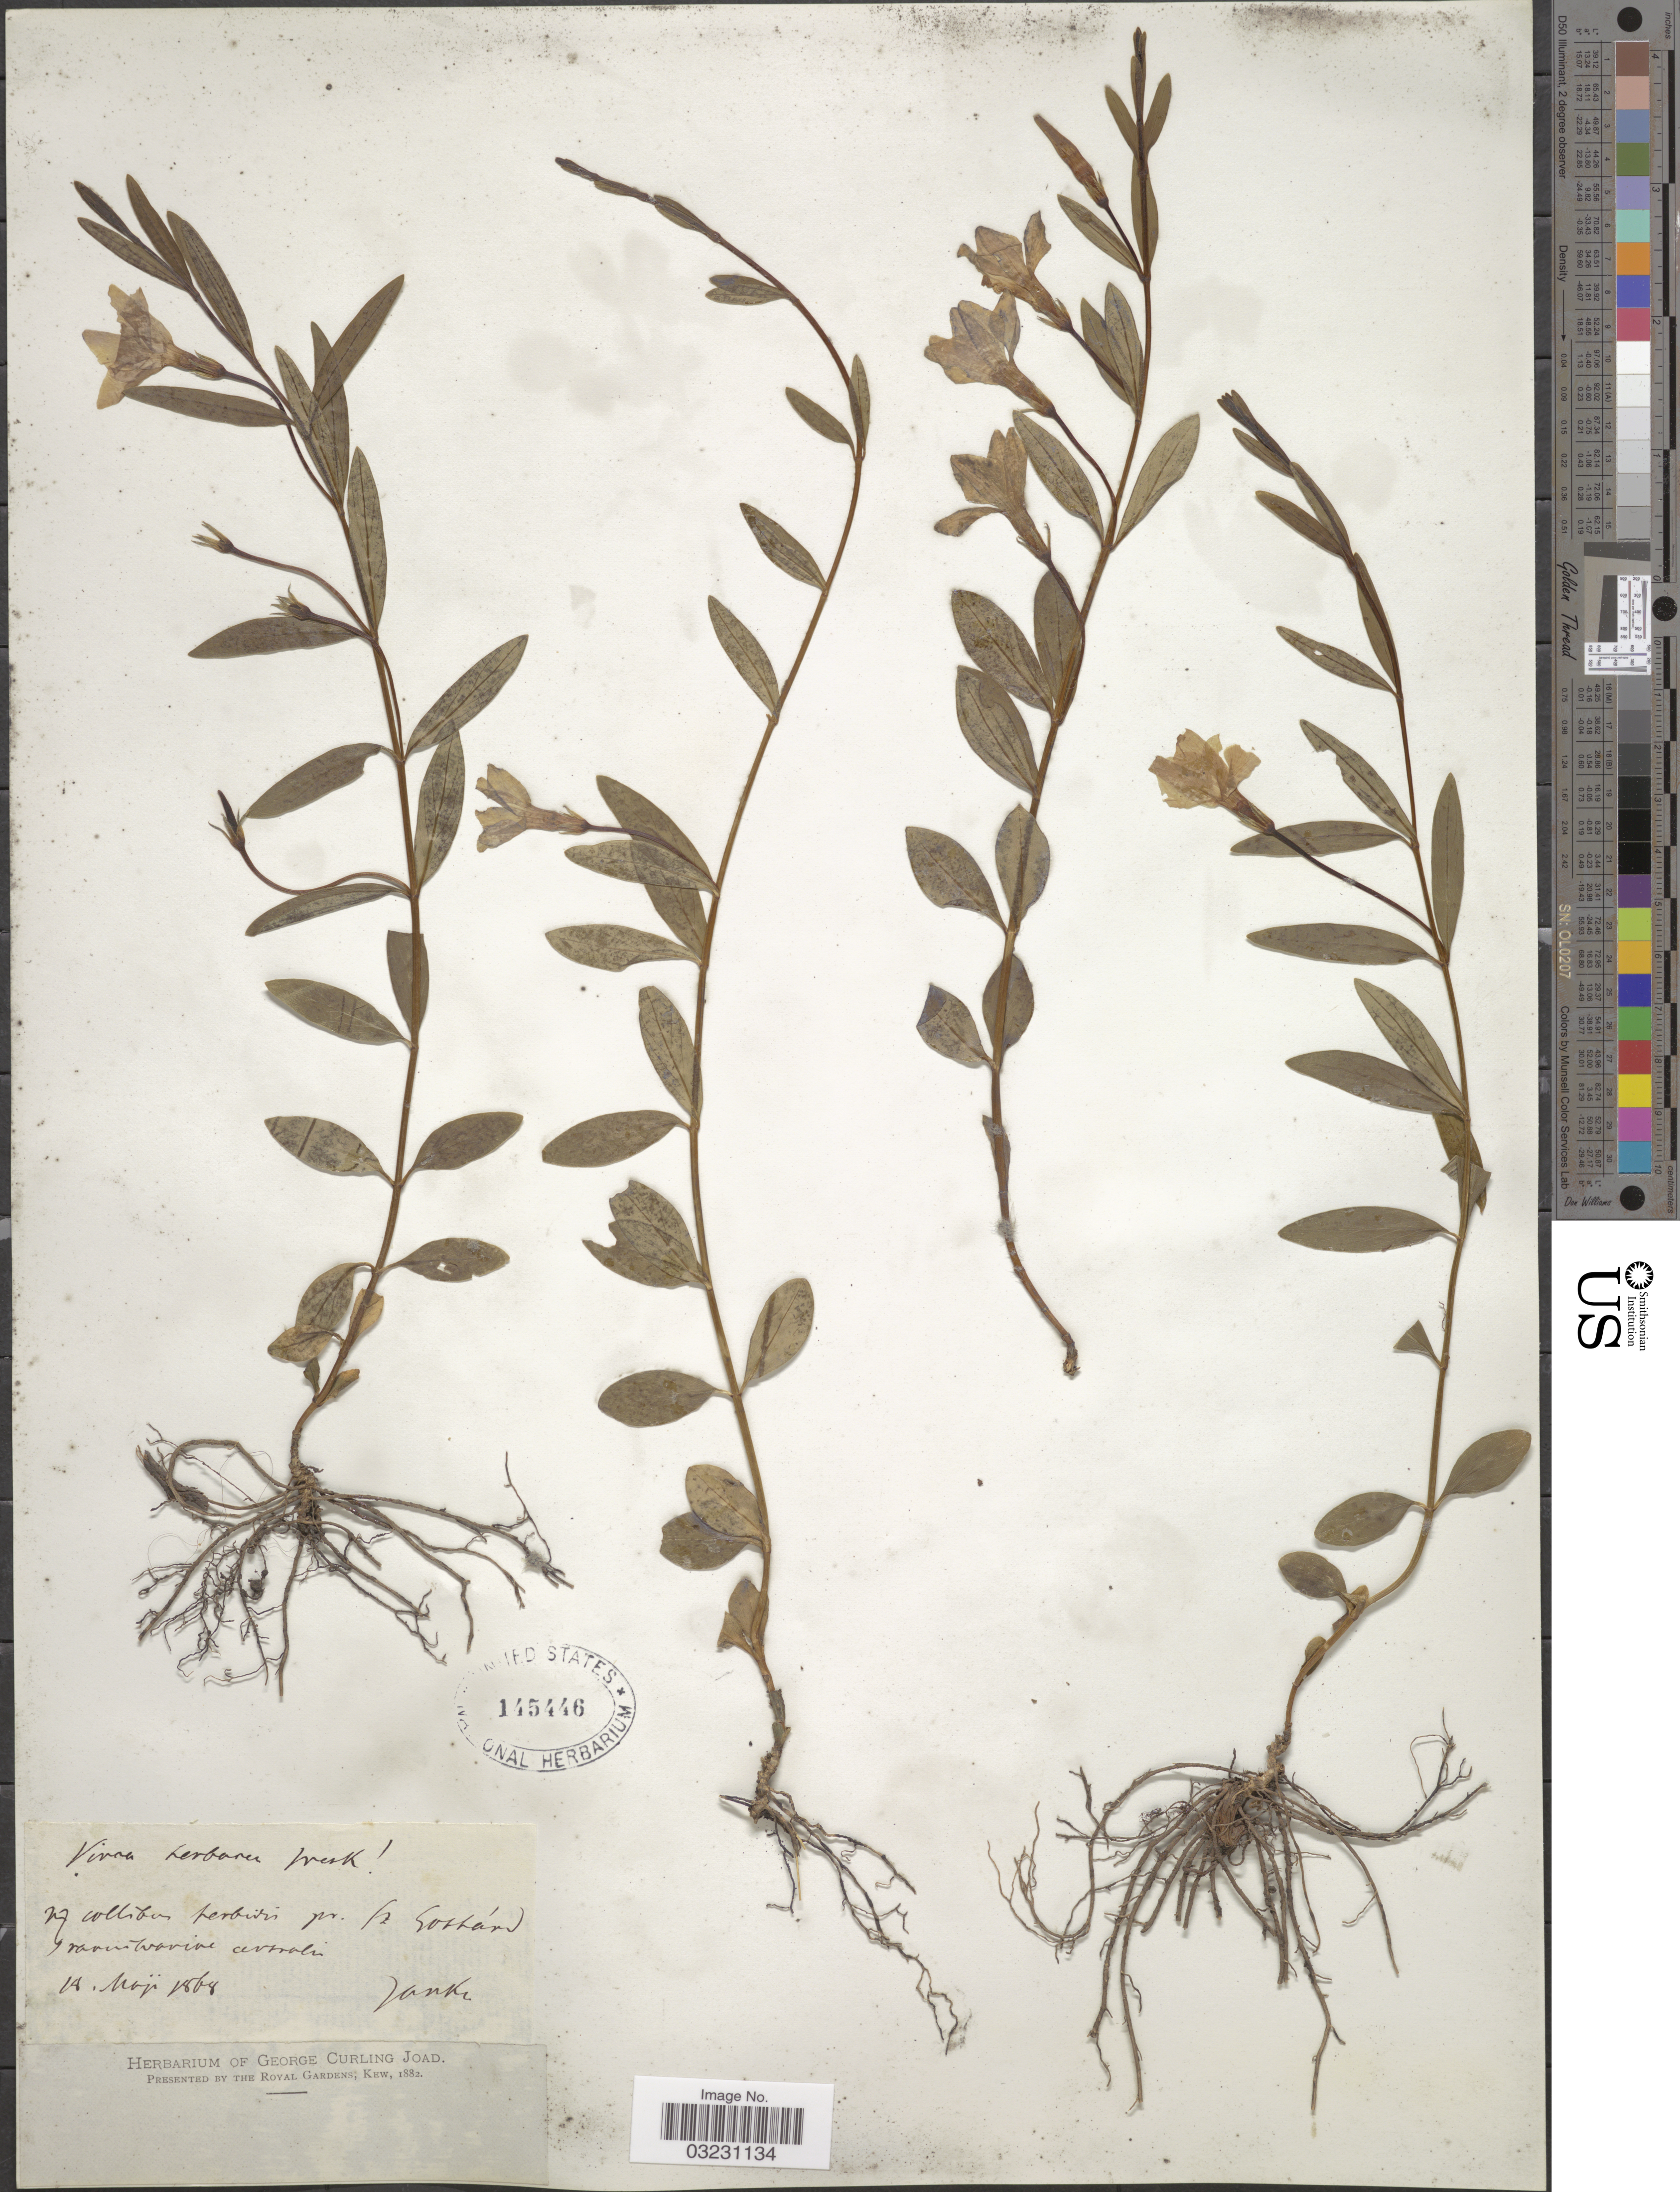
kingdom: Plantae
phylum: Tracheophyta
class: Magnoliopsida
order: Gentianales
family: Apocynaceae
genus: Vinca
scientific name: Vinca herbacea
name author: Waldst. & Kit.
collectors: Janke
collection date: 1868-11-14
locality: In collibus herbidis pr. (z Sokkam), ravint ravine centralis. [interpreted]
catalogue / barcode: US 145446